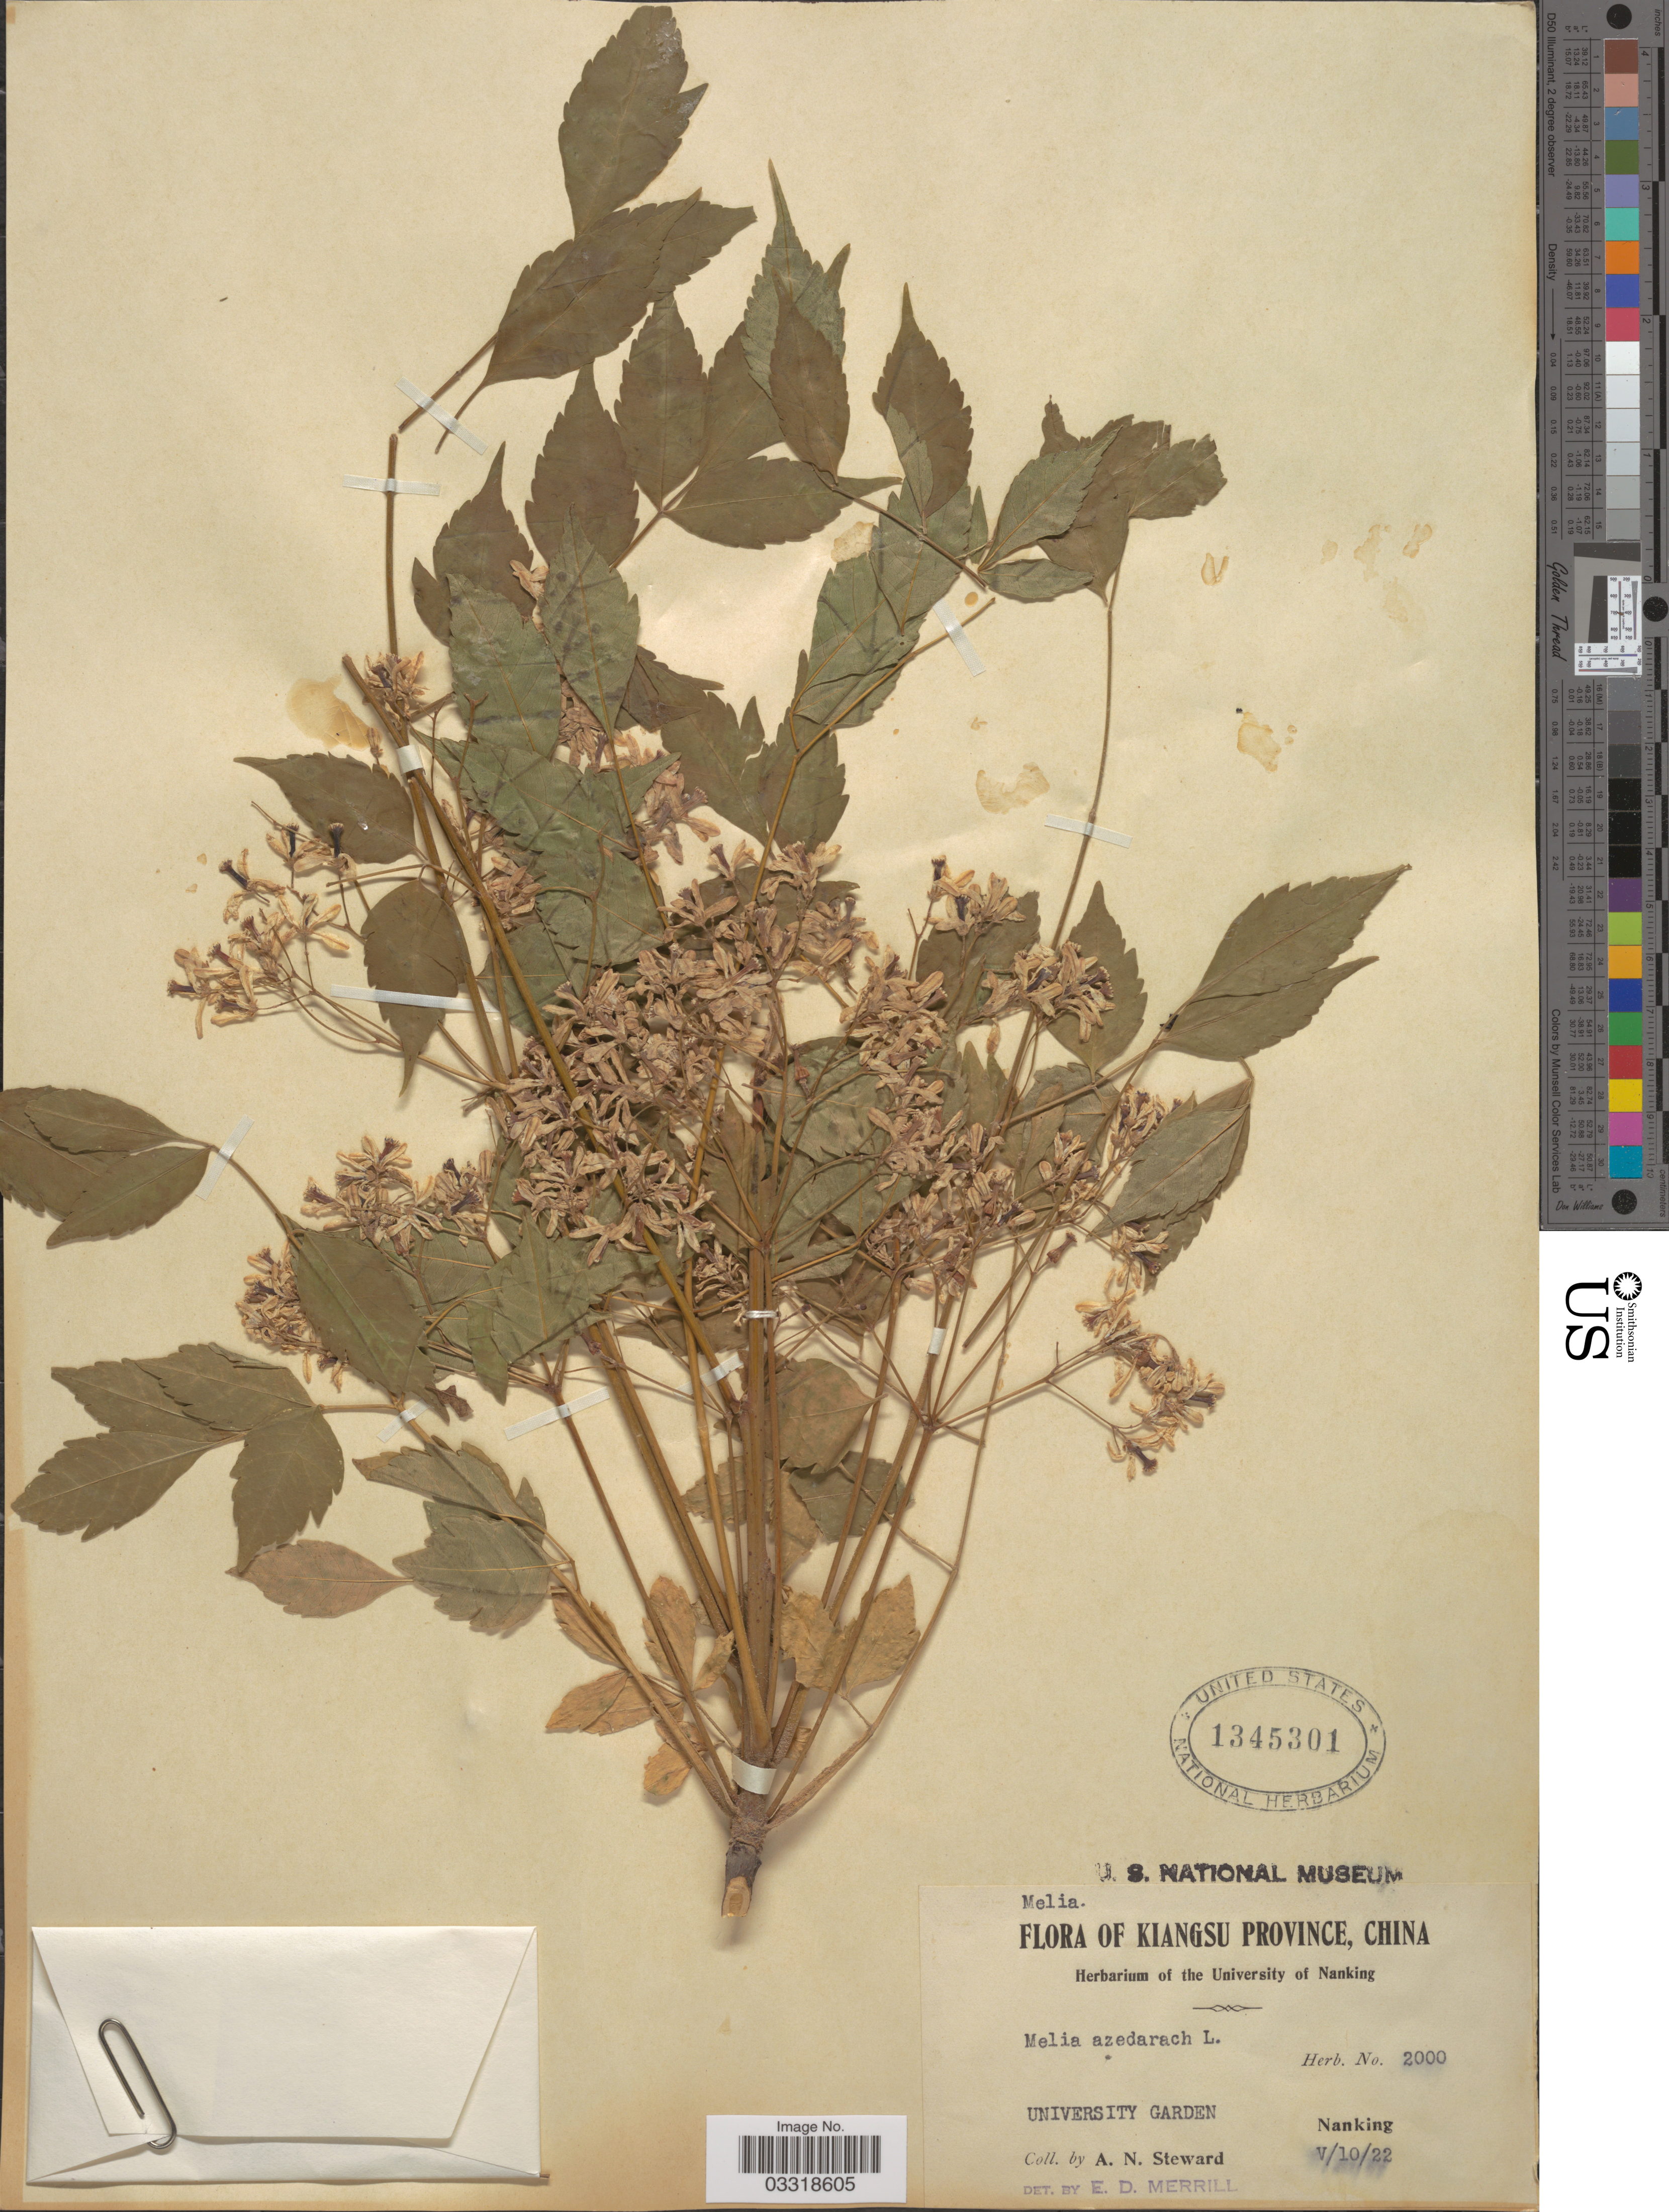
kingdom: Plantae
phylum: Tracheophyta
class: Magnoliopsida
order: Sapindales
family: Meliaceae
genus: Melia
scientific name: Melia azedarach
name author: L.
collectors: A. N. Steward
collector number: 2000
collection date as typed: Transcribed d/m/y: 10/5/22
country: China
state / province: Jiangsu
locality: Kiangsu Province. University Garden. Nanking.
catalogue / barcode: US 1345301